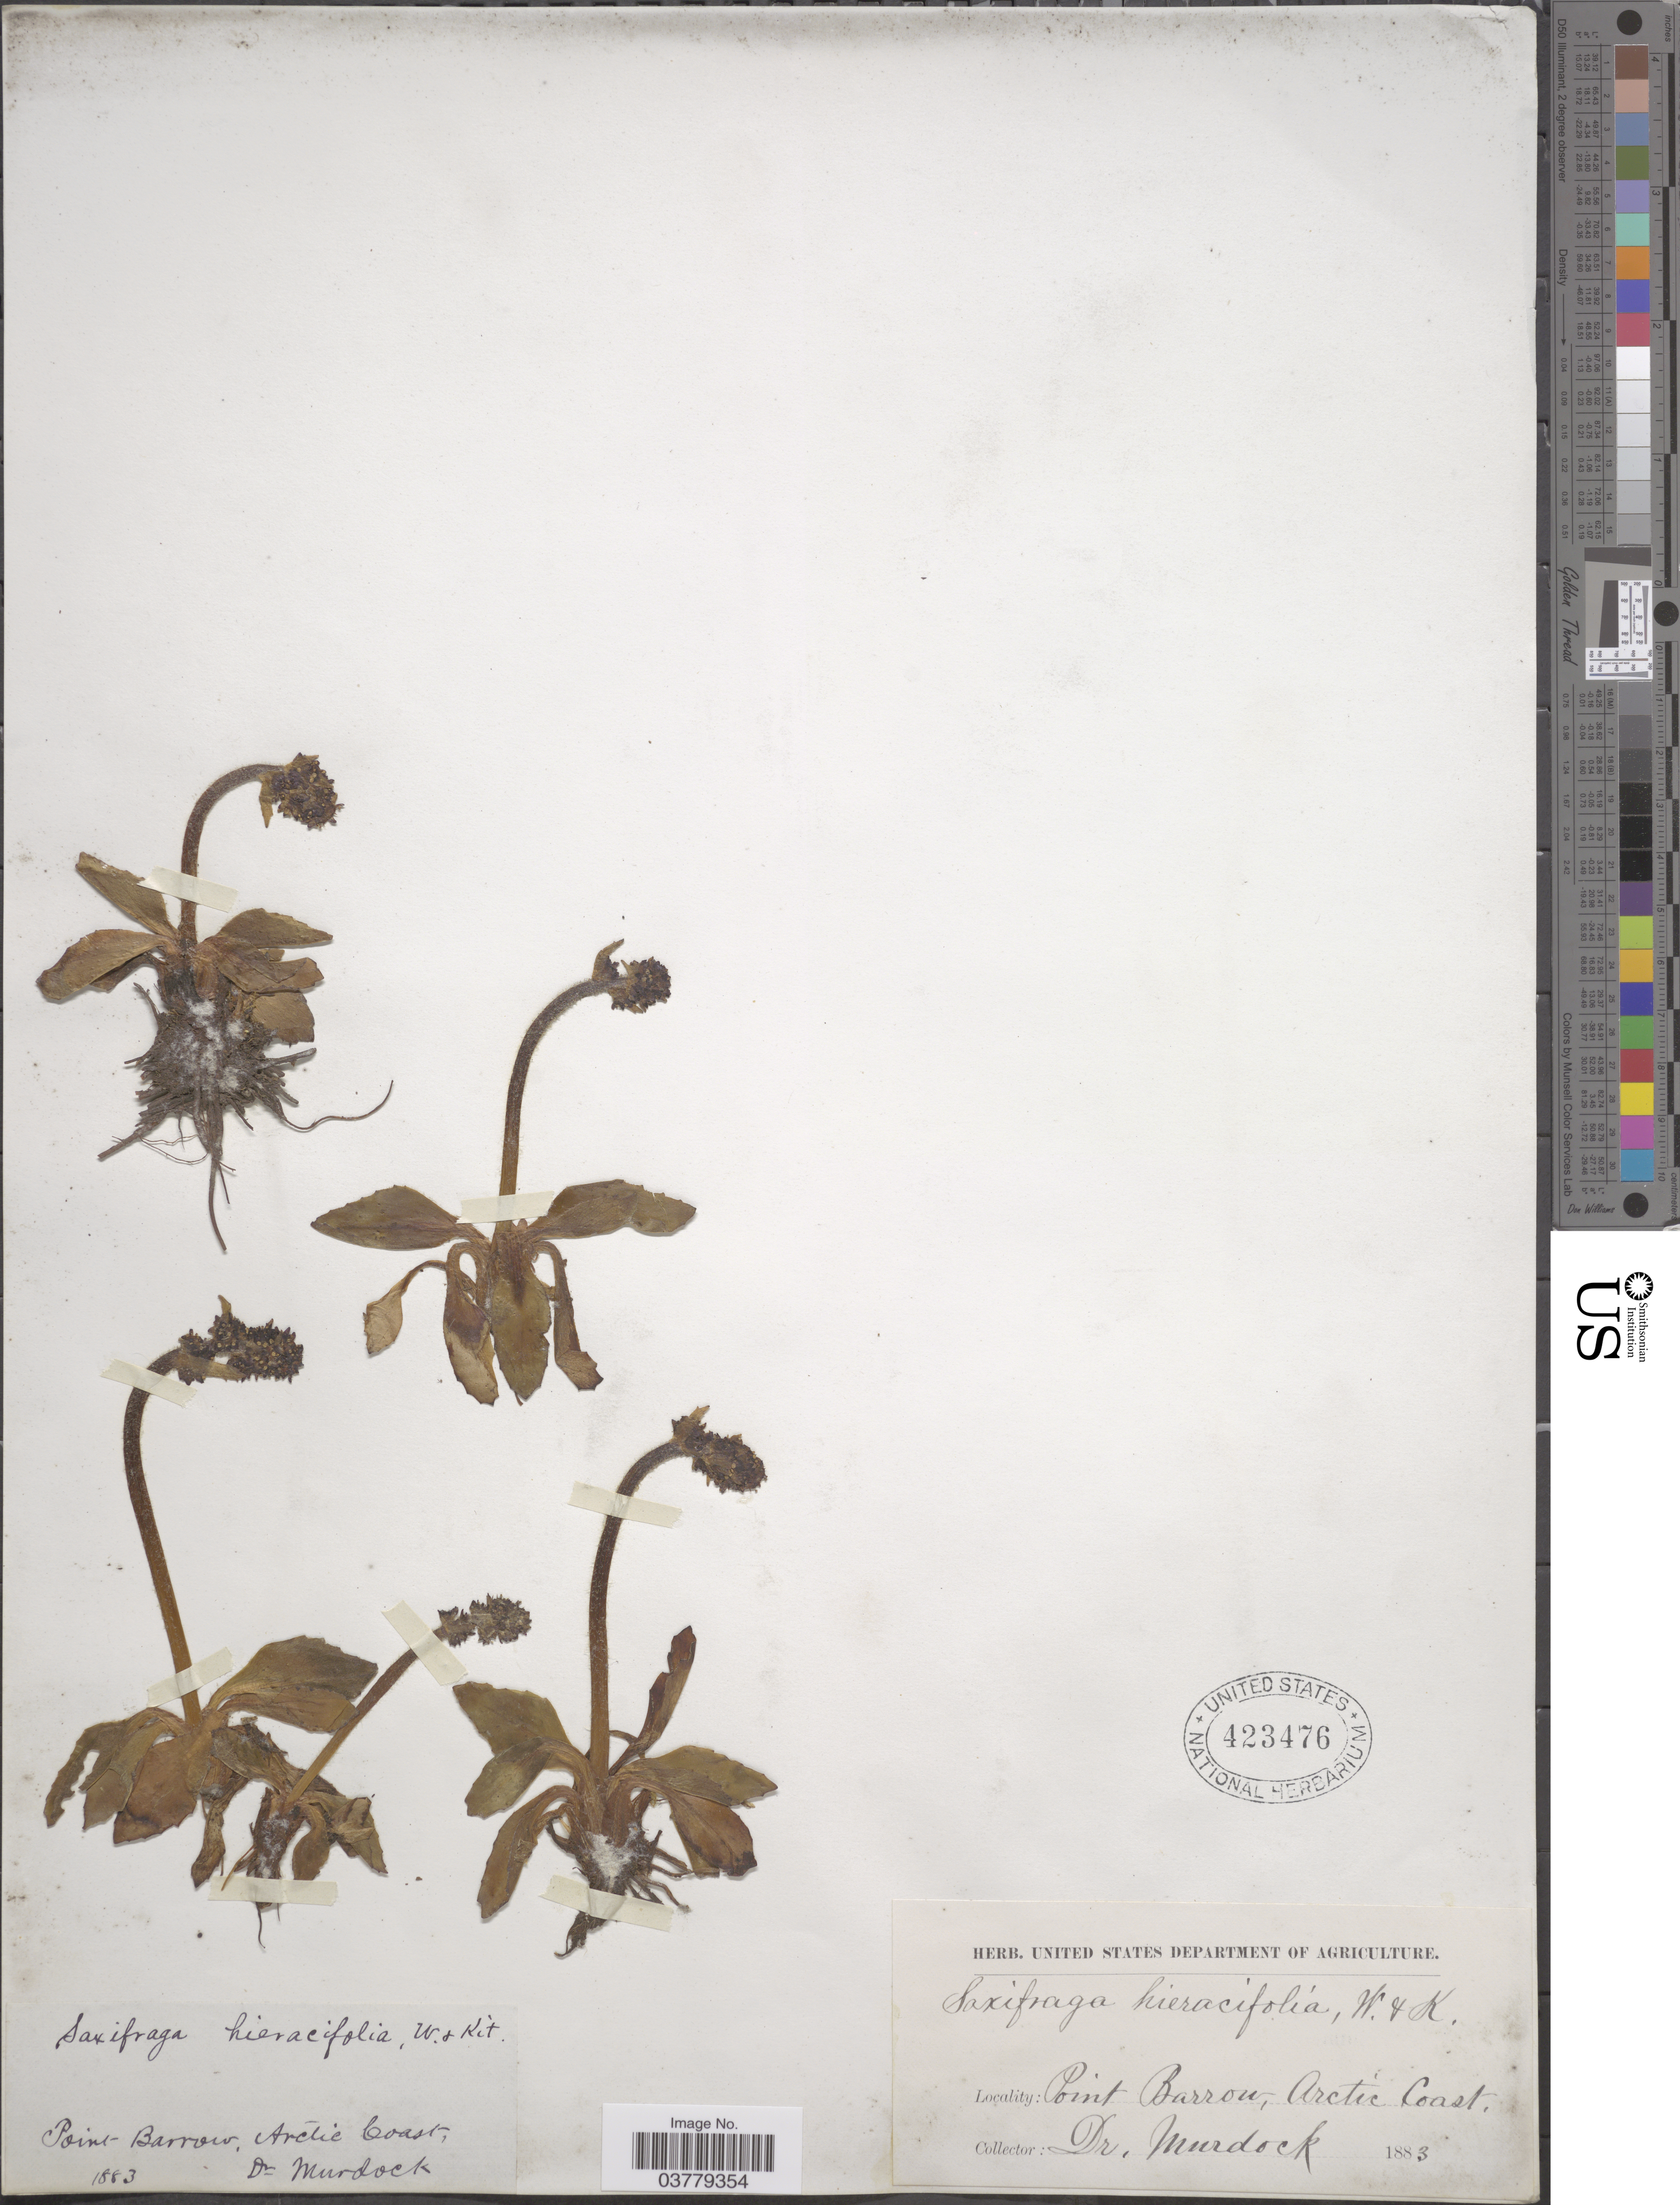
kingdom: Plantae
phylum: Tracheophyta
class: Magnoliopsida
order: Saxifragales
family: Saxifragaceae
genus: Micranthes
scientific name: Micranthes hieraciifolia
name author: (Waldst. & Kit. ex Willd.) Haw.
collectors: -. Murdock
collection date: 1883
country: United States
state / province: Alaska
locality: Point Barrow, Arctic Coast.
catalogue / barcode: US 423476